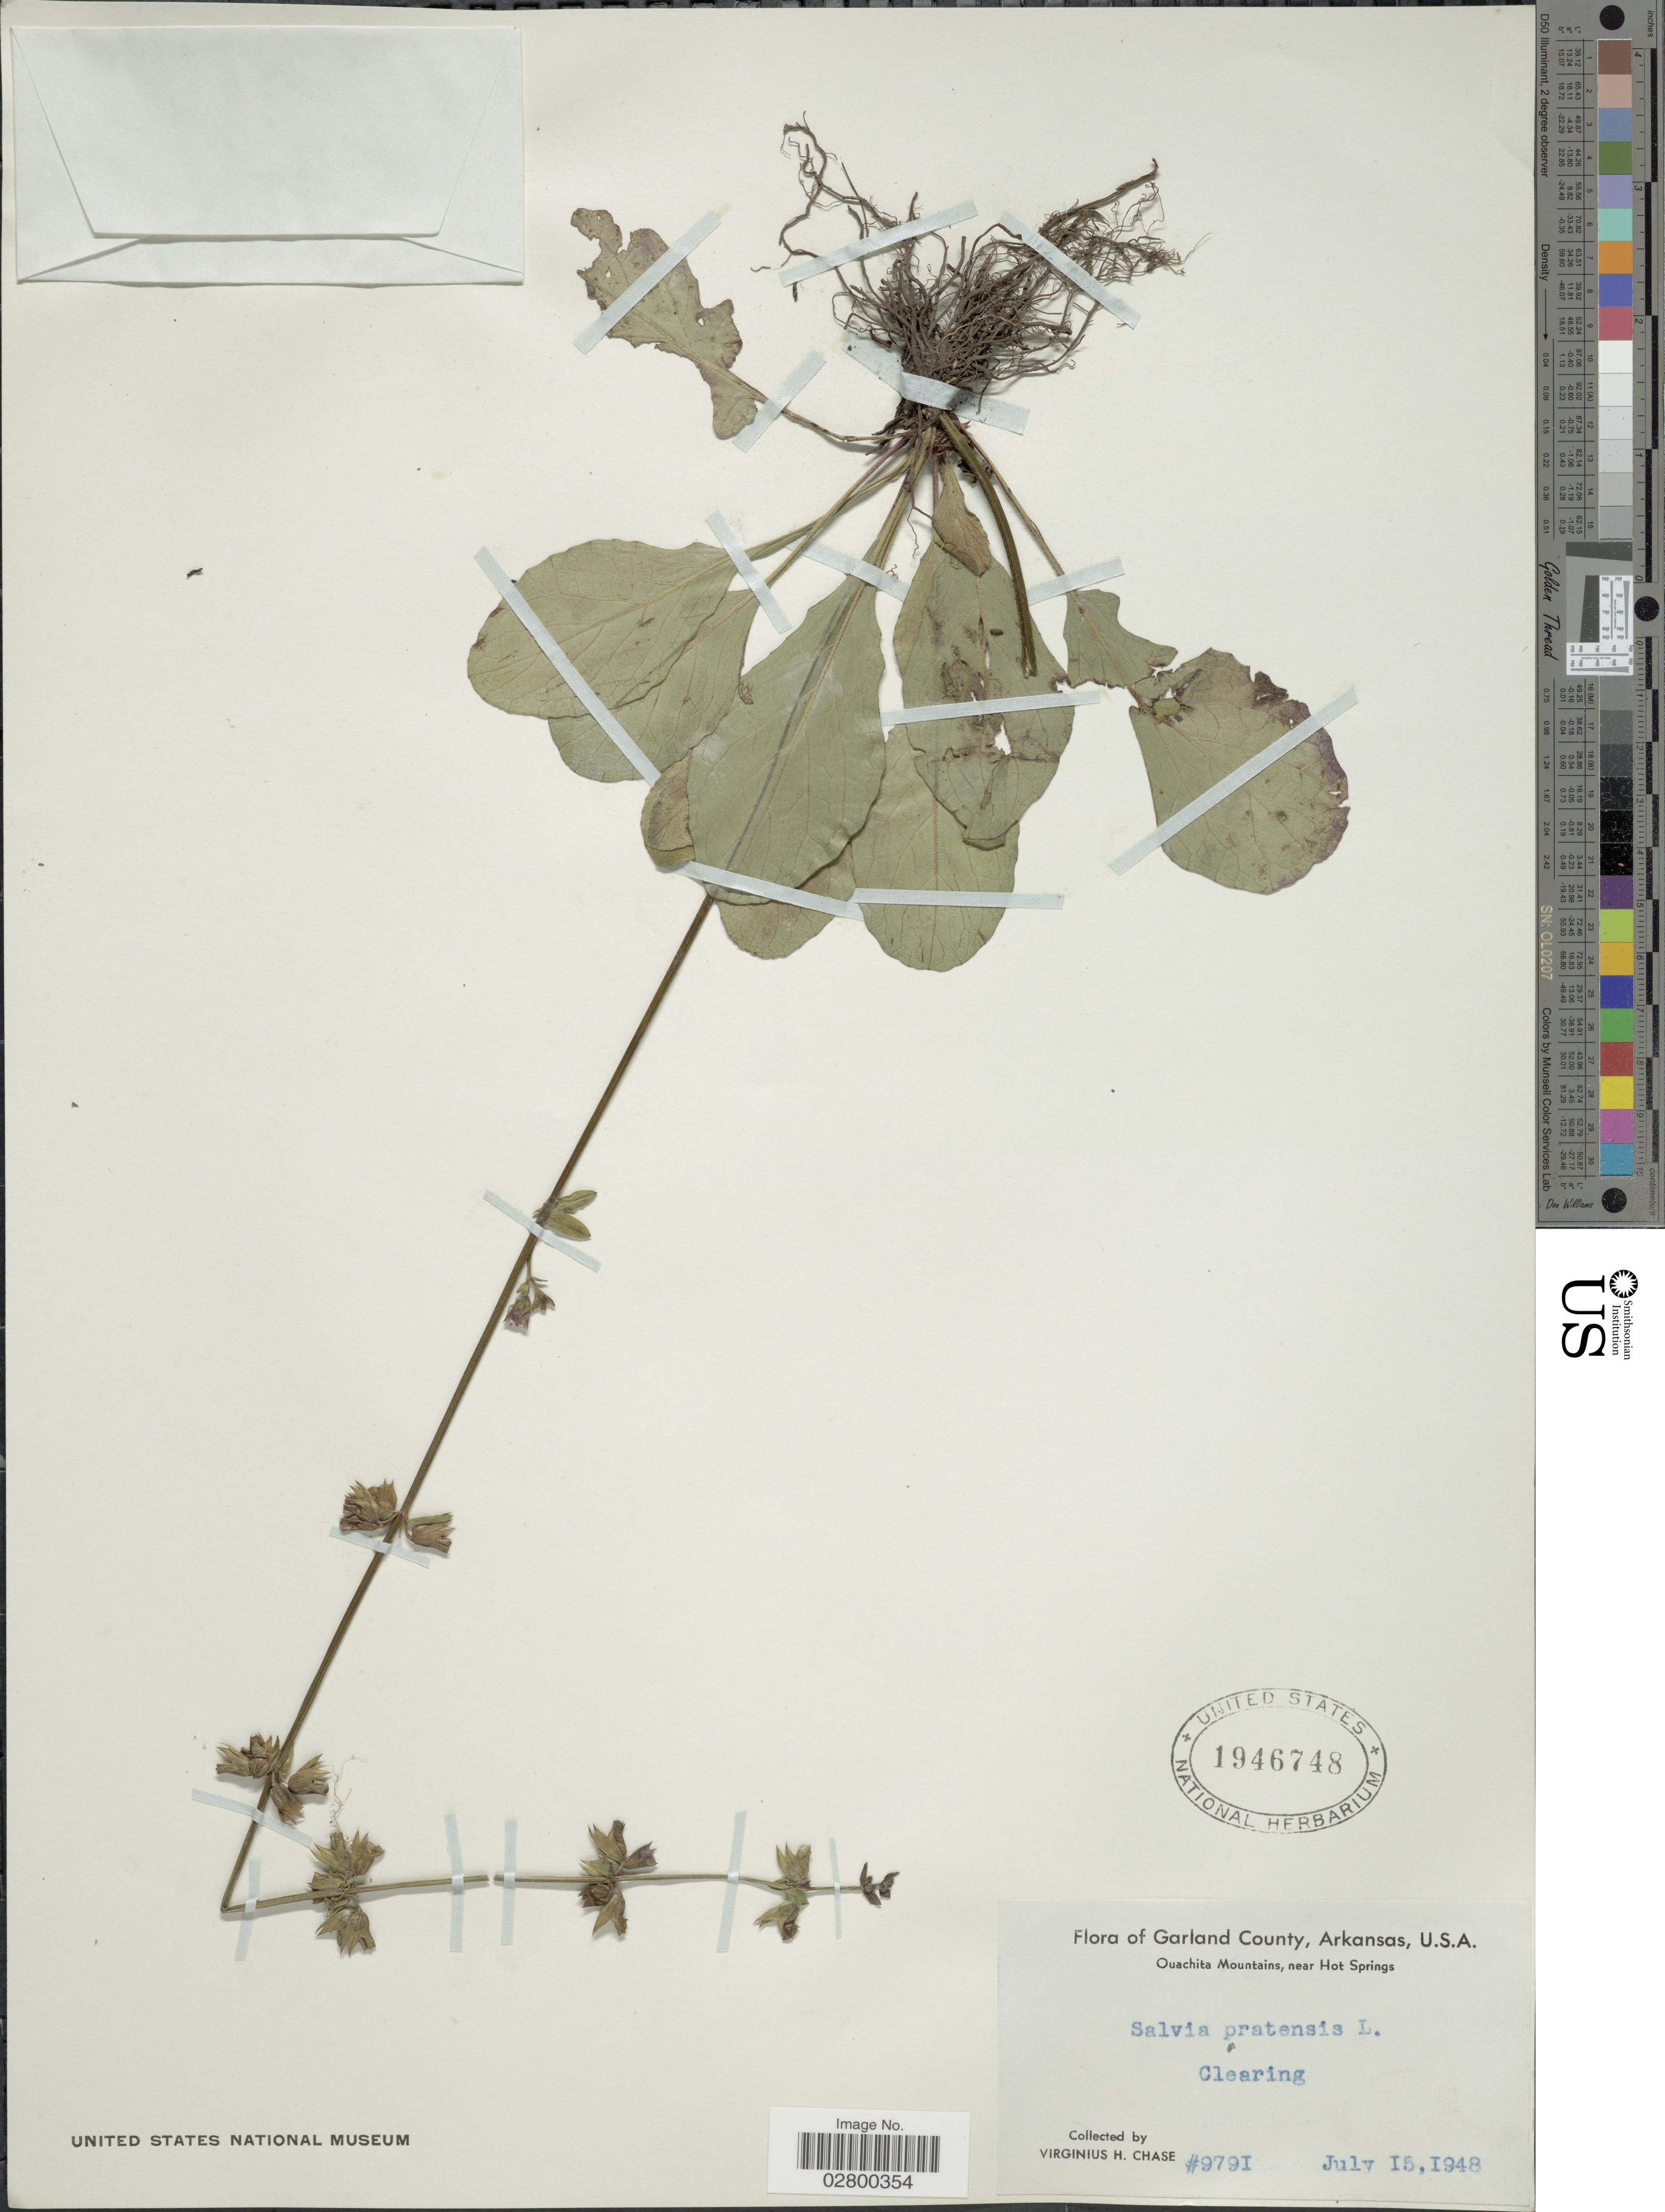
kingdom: Plantae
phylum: Tracheophyta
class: Magnoliopsida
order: Lamiales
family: Lamiaceae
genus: Salvia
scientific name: Salvia pratensis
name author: L.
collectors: V. H. Chase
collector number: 9791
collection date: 1948-07-15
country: United States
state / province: Arkansas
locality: Garland County, Arkansas, U.S.A, Ouachita Mountains, near Hot Springs, Clearing.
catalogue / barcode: US 1946748